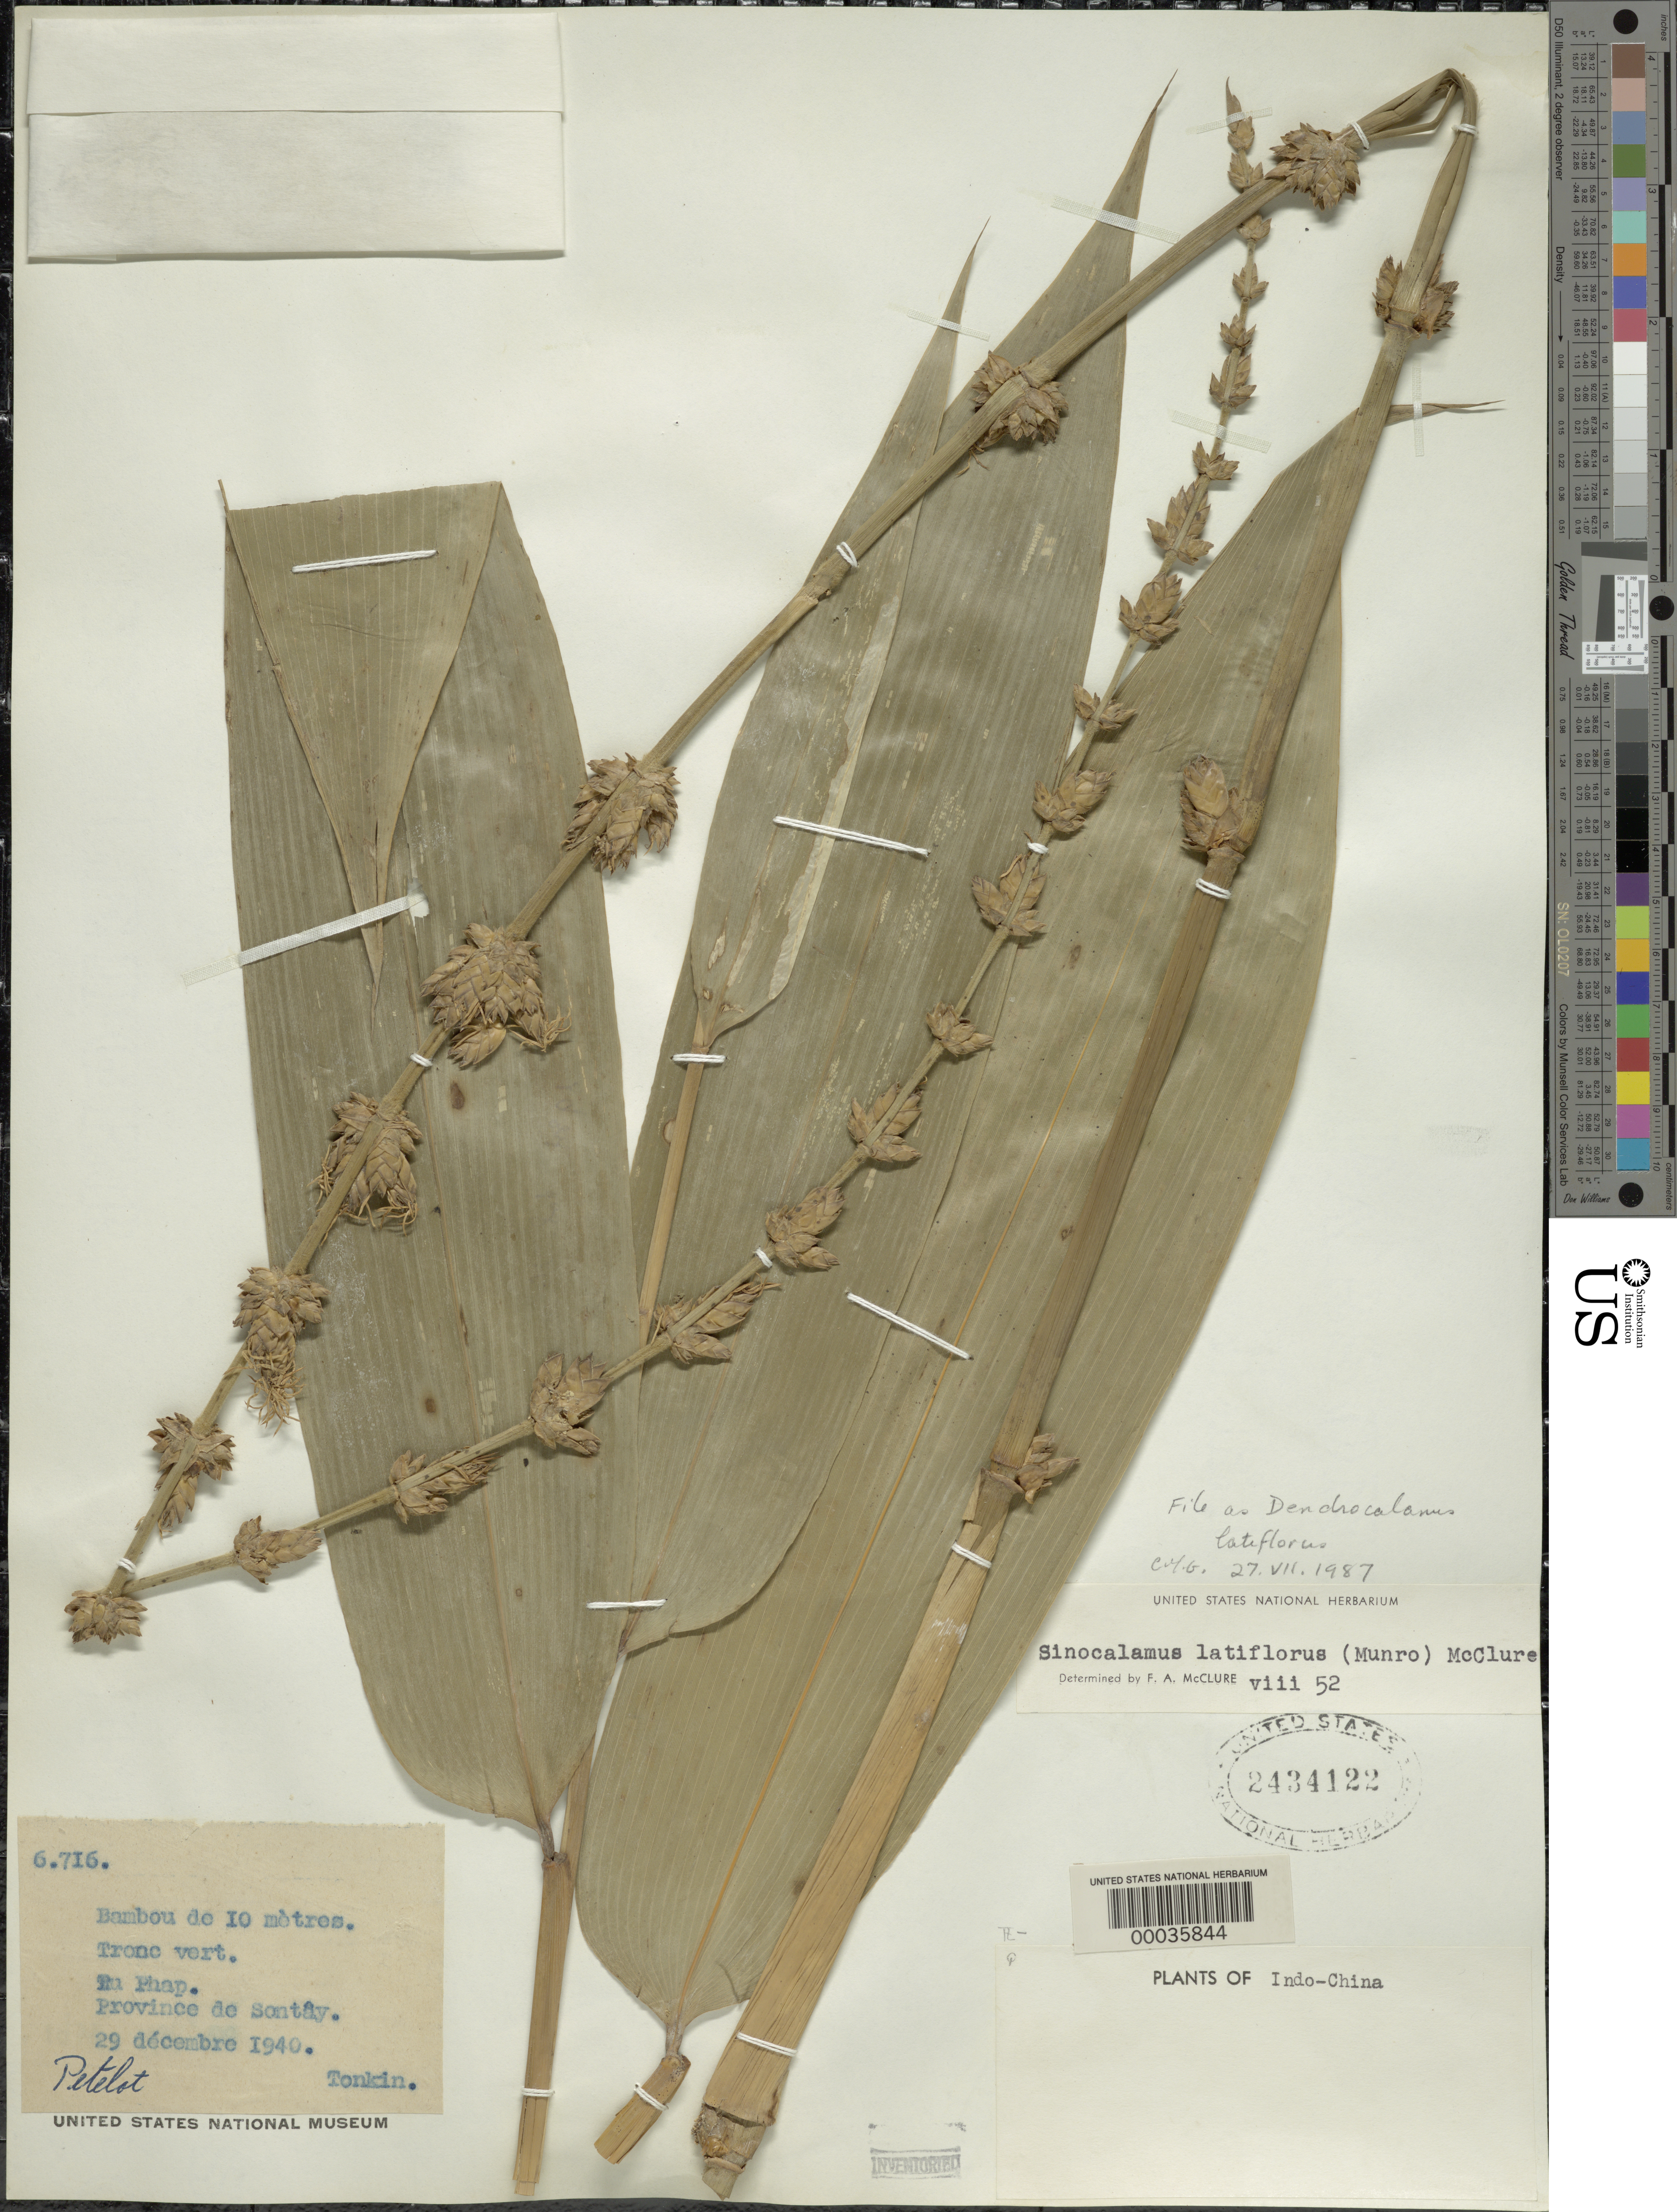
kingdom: Plantae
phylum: Tracheophyta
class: Liliopsida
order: Poales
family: Poaceae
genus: Dendrocalamus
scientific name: Dendrocalamus latiflorus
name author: Munro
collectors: P. A. Pételot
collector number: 6716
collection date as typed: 29 Dec 1940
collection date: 1940-12-29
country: Vietnam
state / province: Tonkin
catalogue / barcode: US 2434122